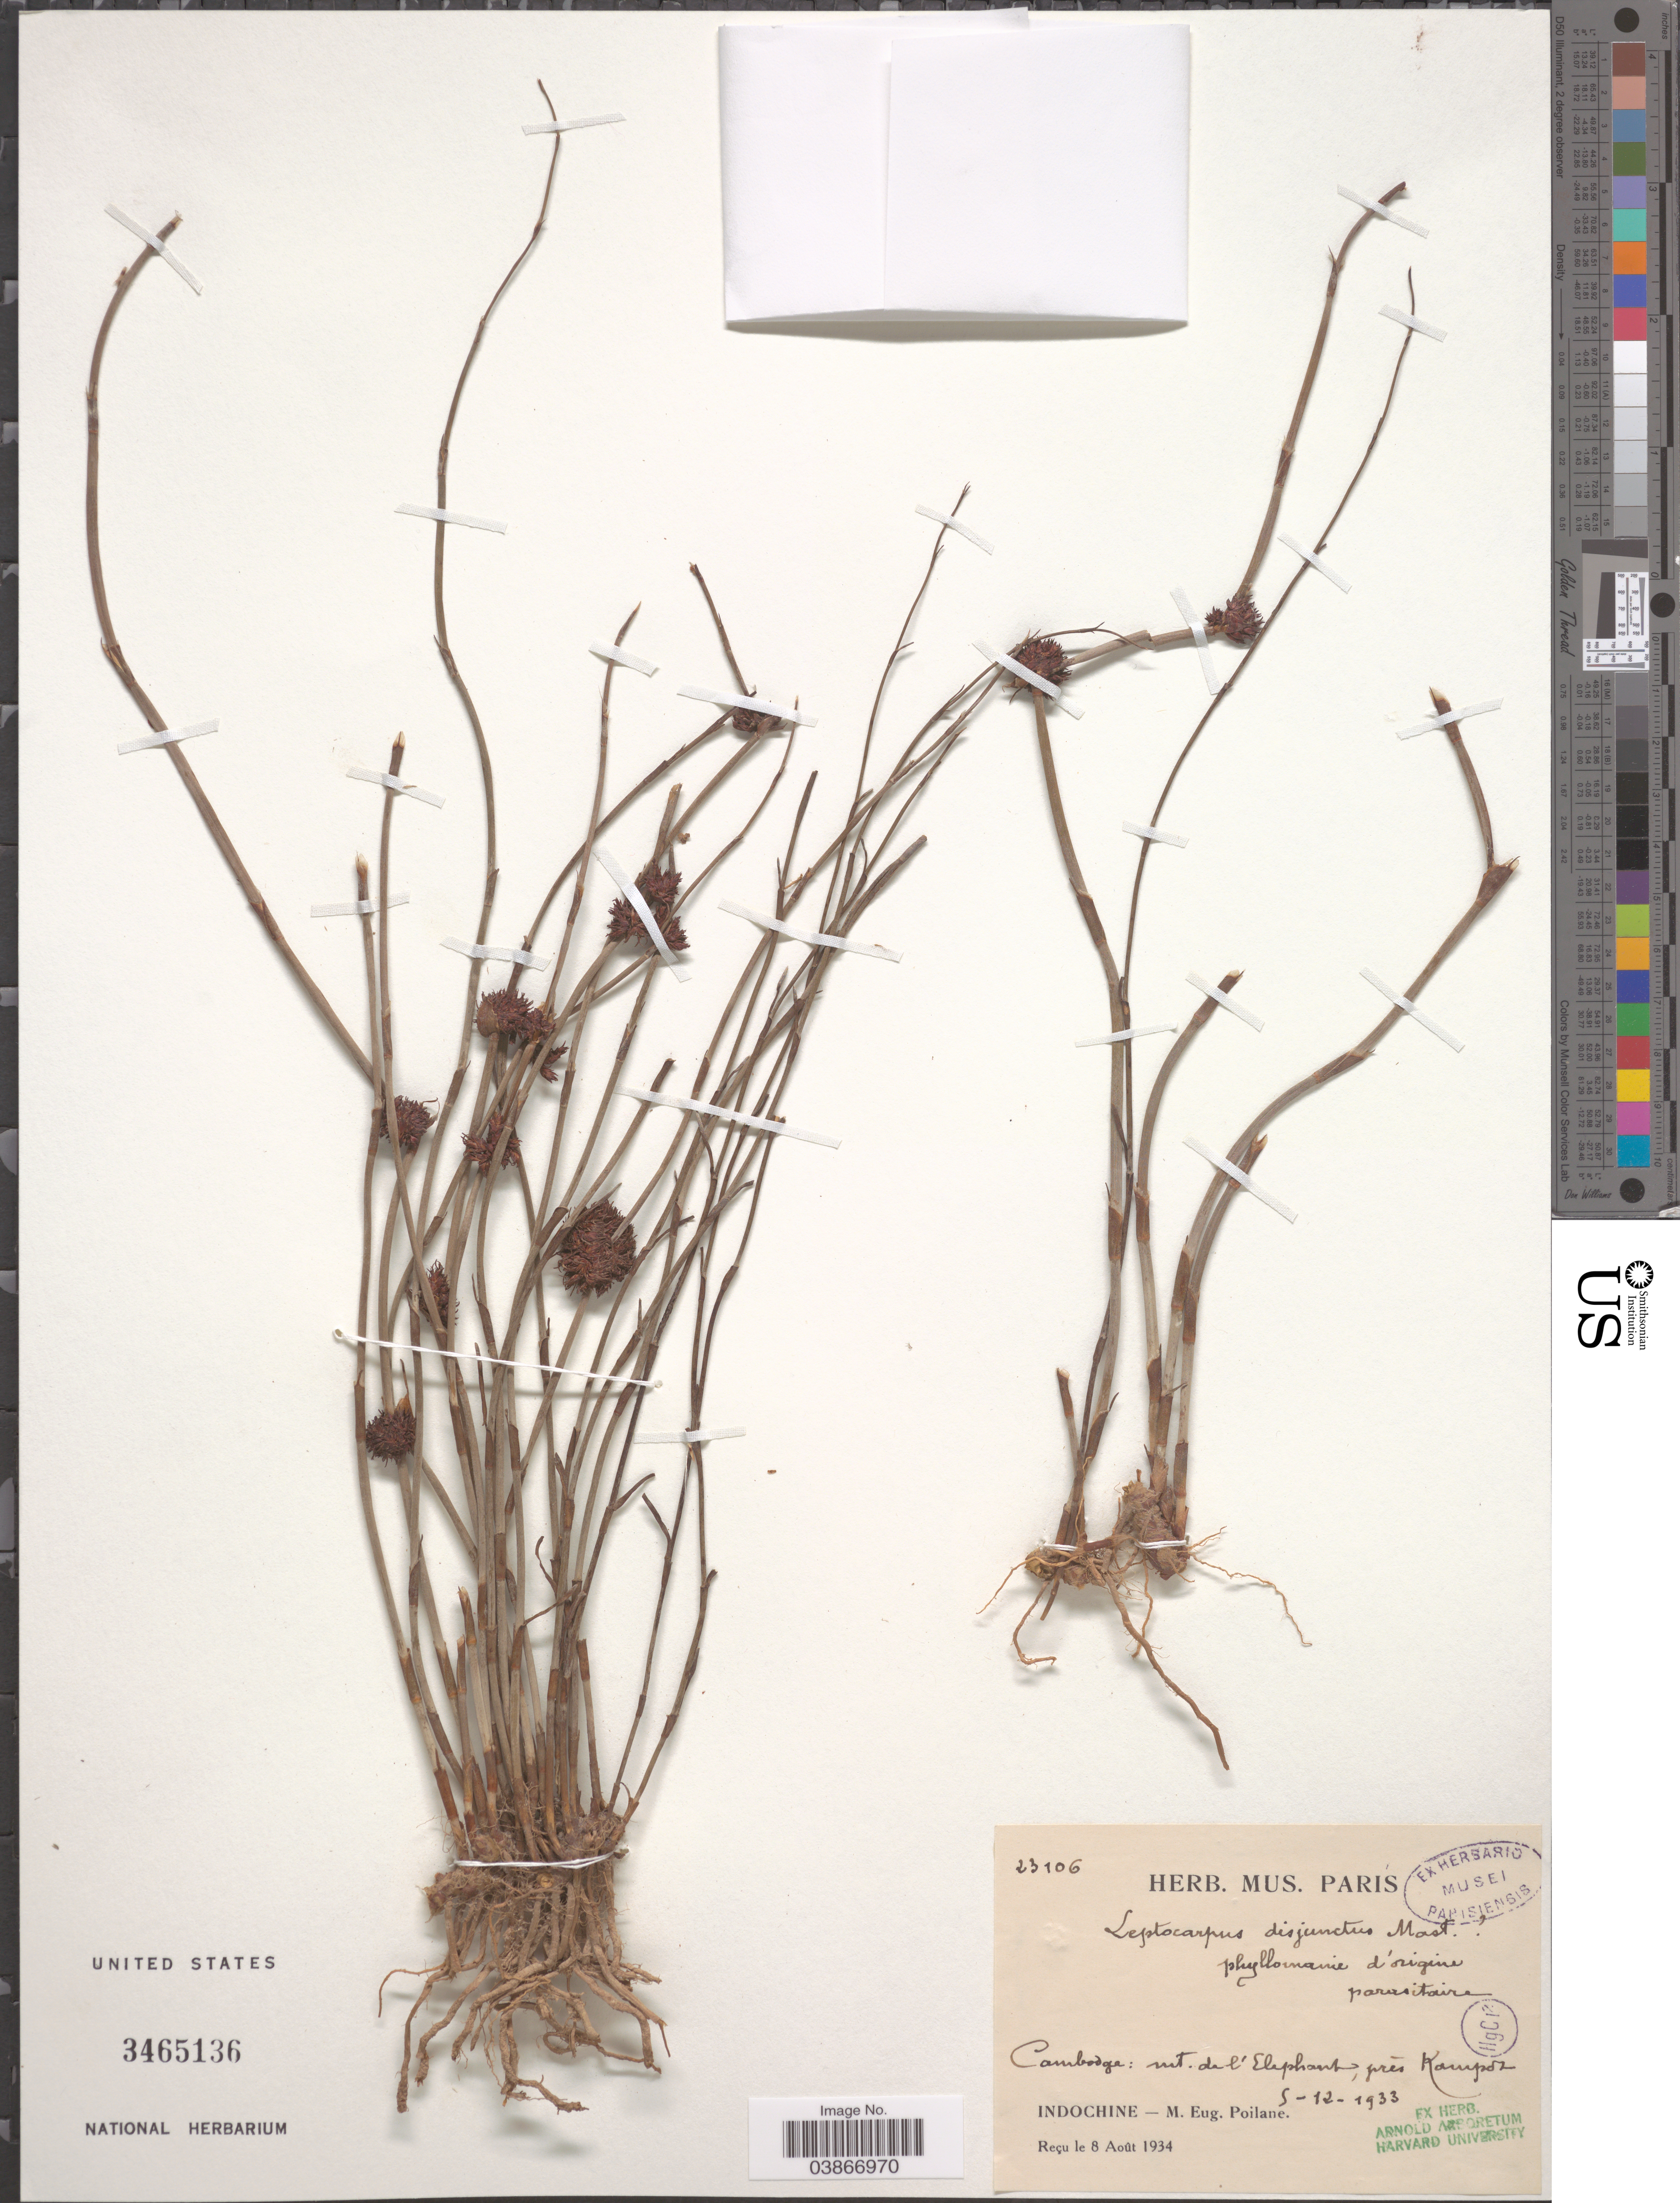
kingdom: Plantae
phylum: Tracheophyta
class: Liliopsida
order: Poales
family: Restionaceae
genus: Leptocarpus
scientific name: Leptocarpus disjunctus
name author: Mast.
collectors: M. Poilane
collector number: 23106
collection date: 1933-05-12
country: Cambodia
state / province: Kâmpât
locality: Cambodge: mt. de l'Elephant, prés Kampot. Indochine.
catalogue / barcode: US 3465136